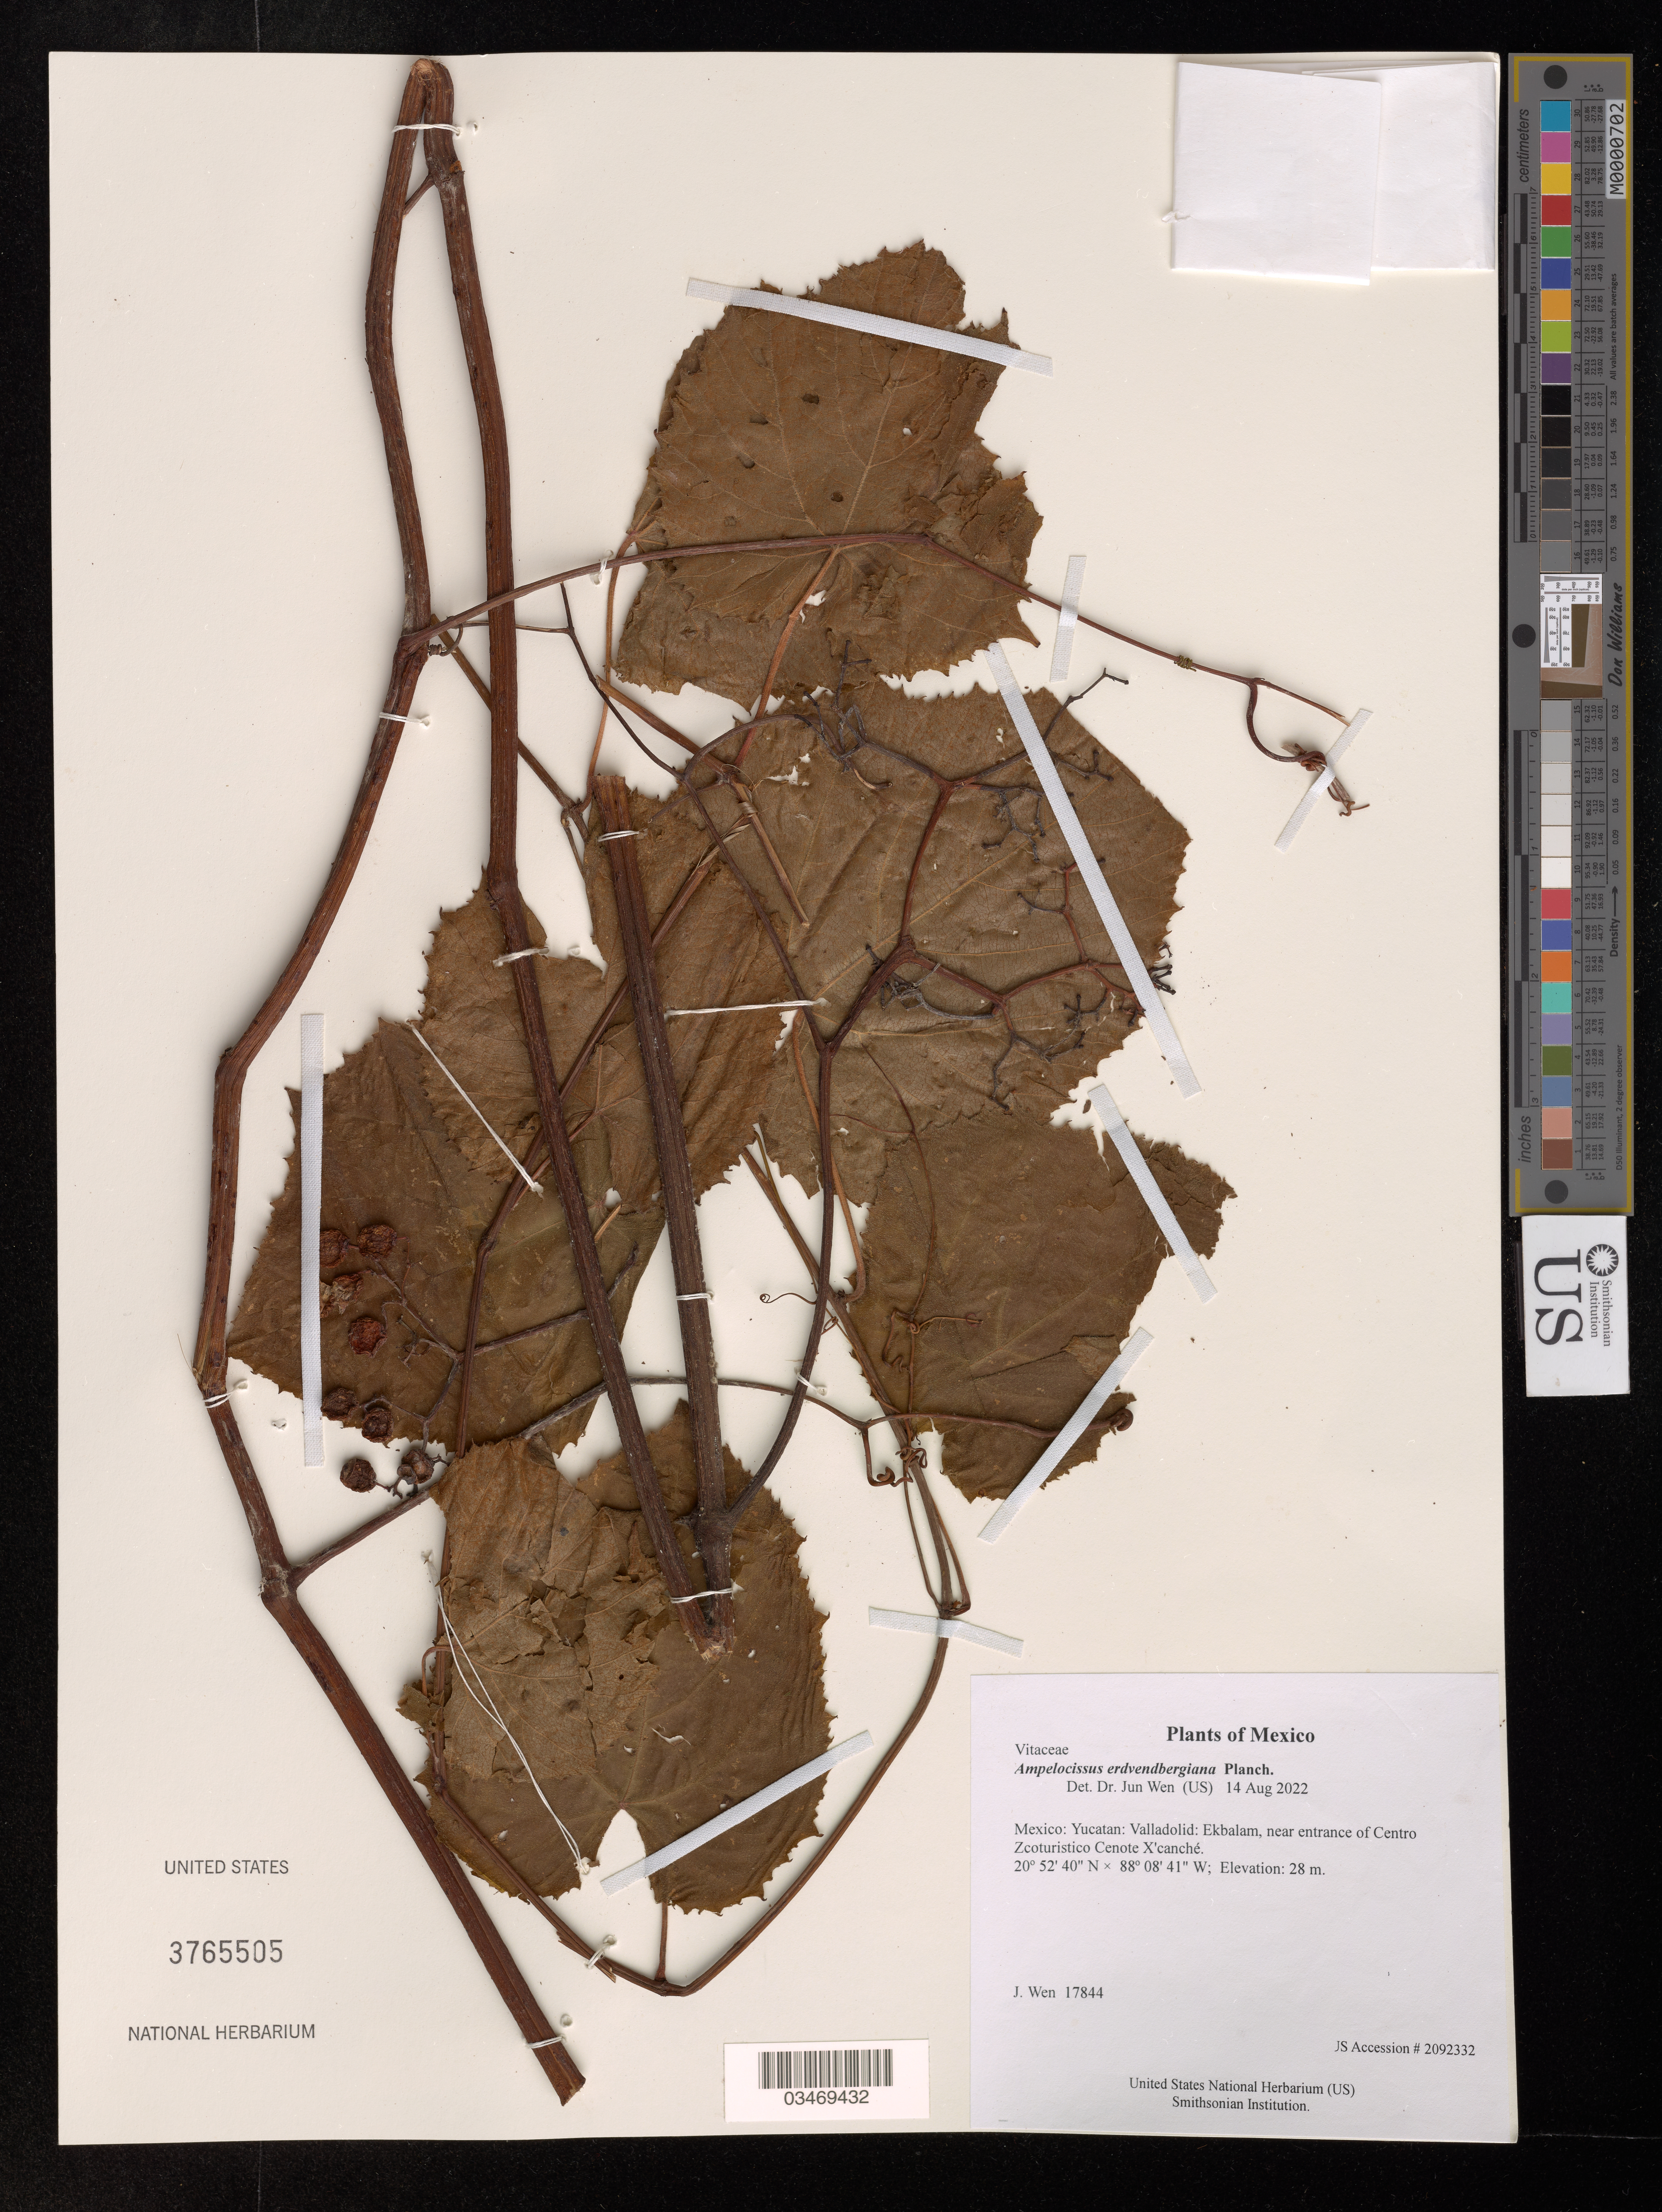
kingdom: Plantae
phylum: Tracheophyta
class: Magnoliopsida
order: Vitales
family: Vitaceae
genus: Ampelocissus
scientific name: Ampelocissus erdvendbergiana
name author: Planch.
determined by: Wen, Jun, (BOT), Smithsonian Institution - National Museum of Natural History (UNITED STATES)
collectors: J. Wen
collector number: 17844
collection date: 2022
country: Mexico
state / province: Yucatan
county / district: Valladolid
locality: Ekbalam, near entrance of Centro Zcoturistico Cenote X'canché.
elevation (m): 28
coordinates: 20 5240 N, 88 841 W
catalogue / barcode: US 3765505